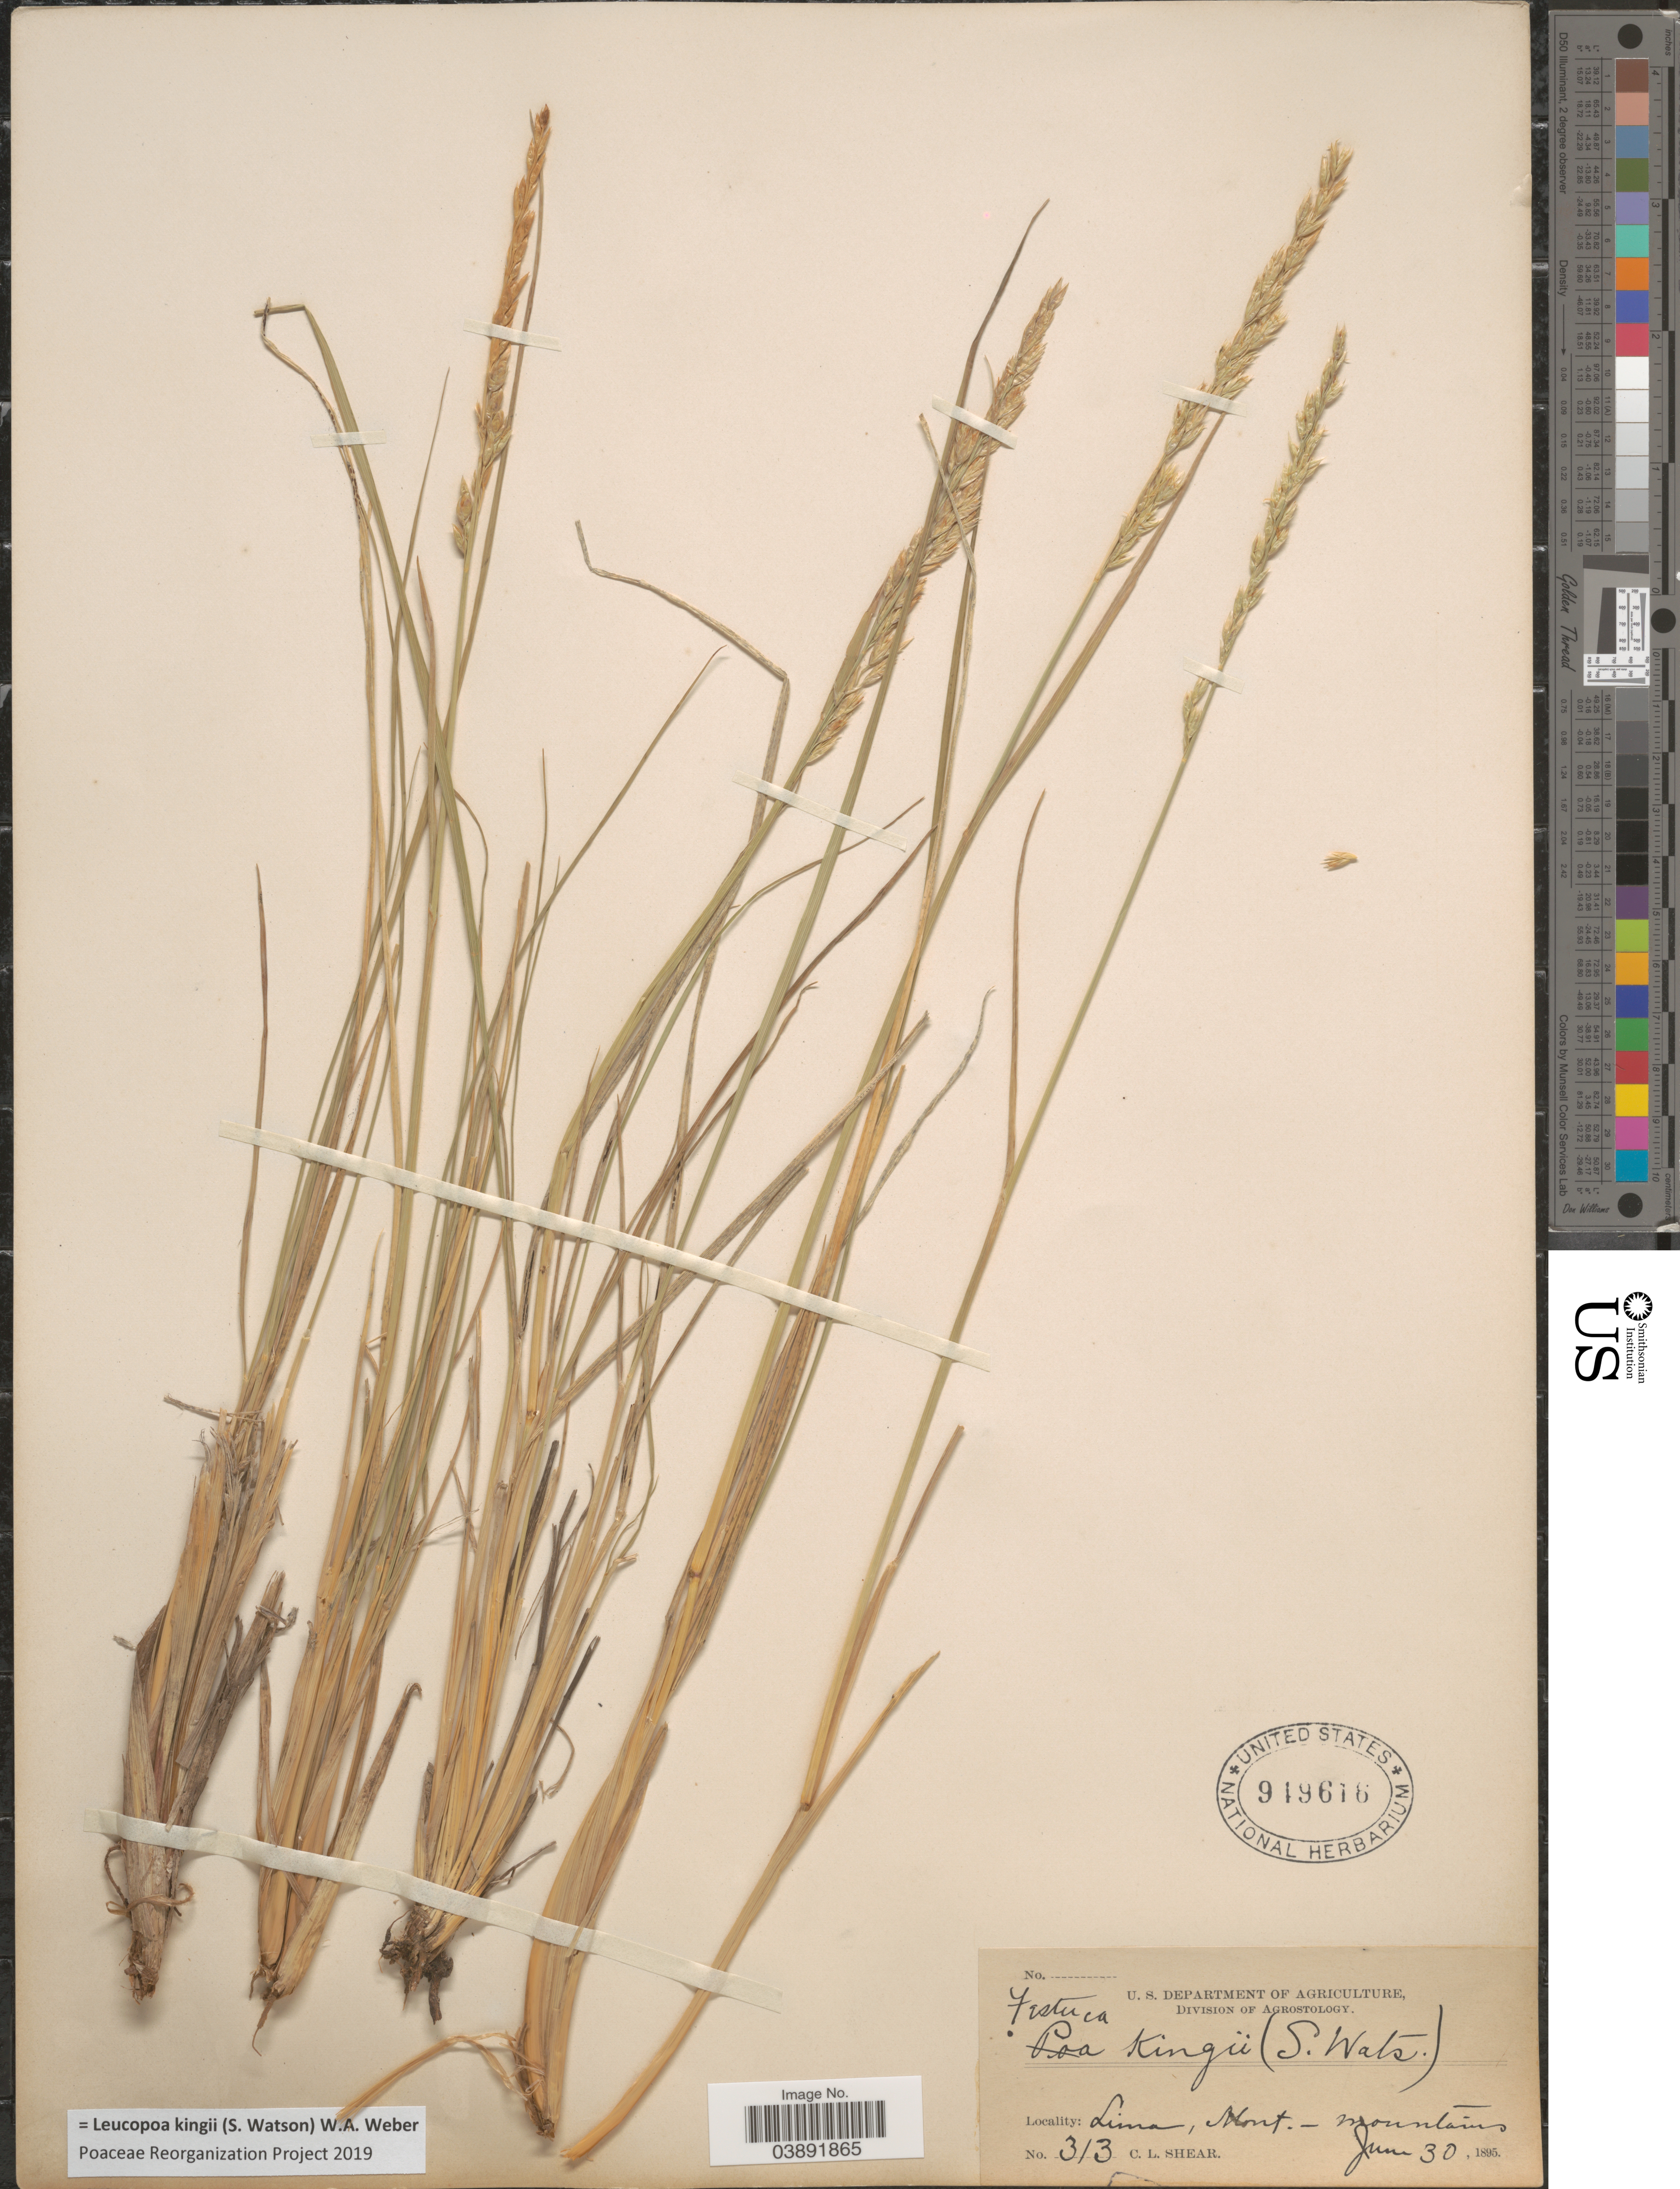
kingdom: Plantae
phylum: Tracheophyta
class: Liliopsida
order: Poales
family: Poaceae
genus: Hesperochloa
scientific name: Hesperochloa kingii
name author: (S. Watson) Rydb.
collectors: C. L. Shear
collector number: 313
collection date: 1895-06-30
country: United States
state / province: Montana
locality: Lima. Cañon.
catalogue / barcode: US 949616